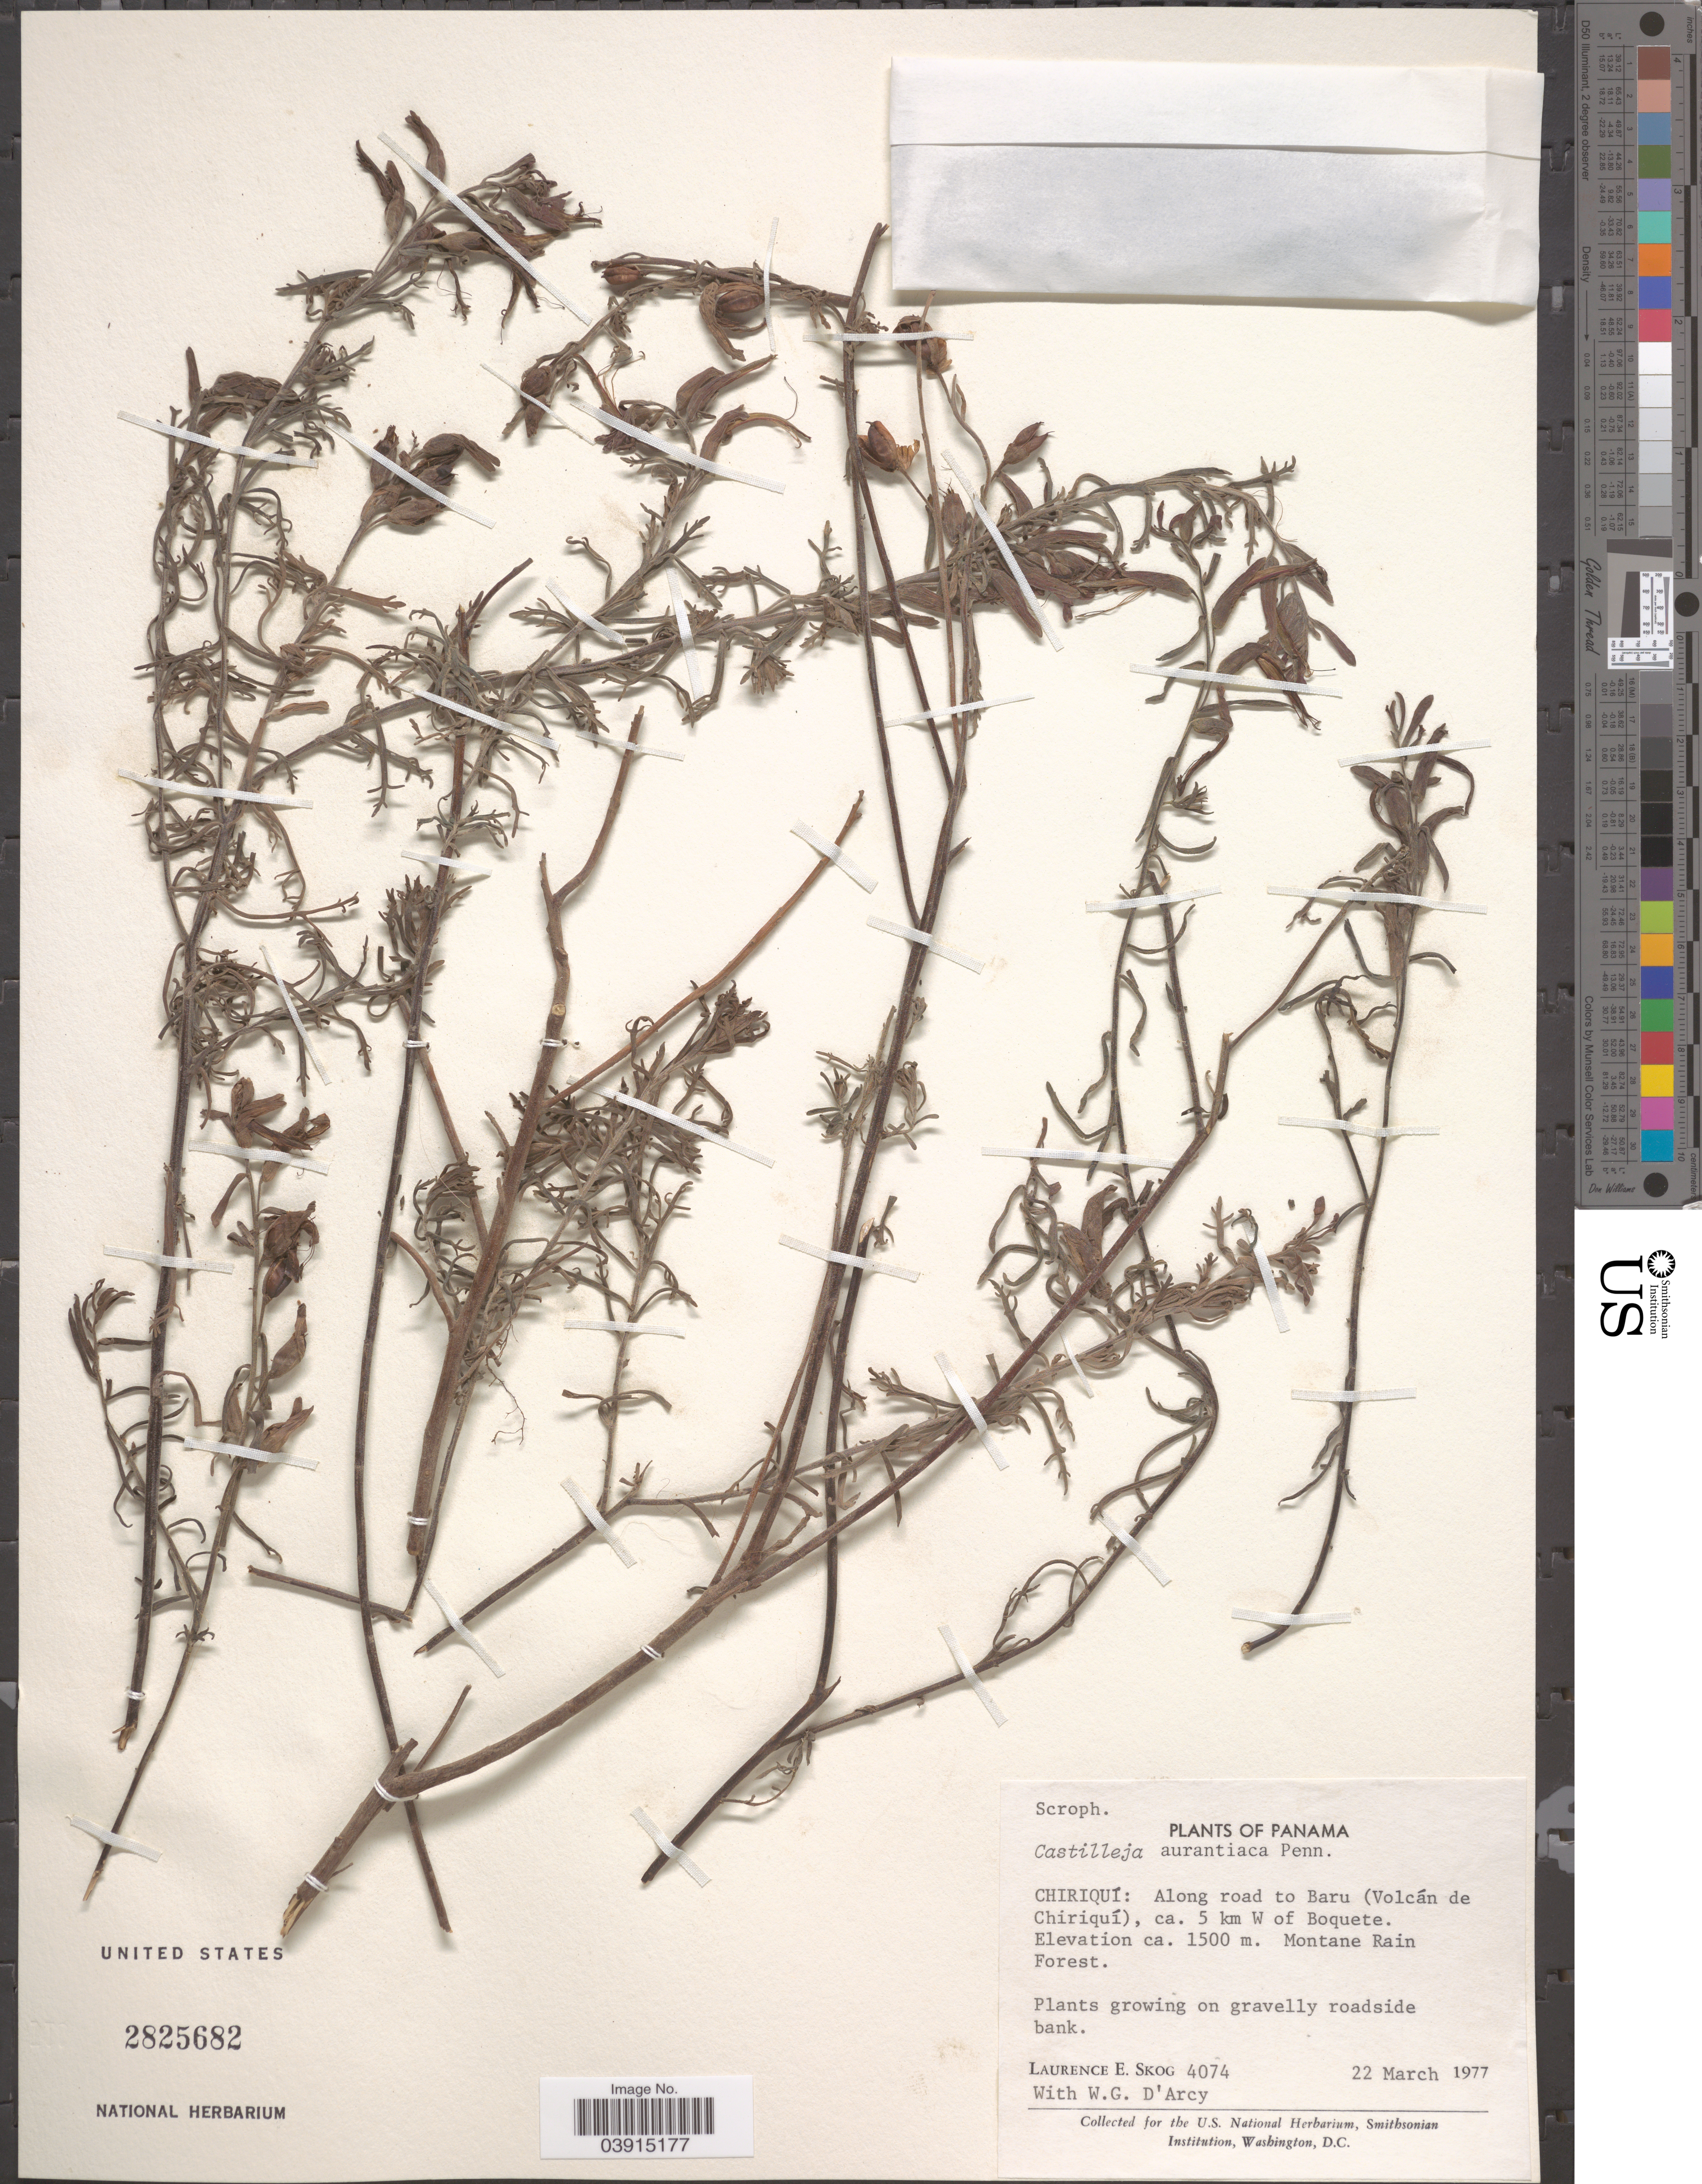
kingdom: Plantae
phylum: Tracheophyta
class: Magnoliopsida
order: Lamiales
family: Orobanchaceae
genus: Castilleja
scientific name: Castilleja aurantiaca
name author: Pennell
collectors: L. E. Skog & W. G. D'Arcy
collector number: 4074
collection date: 1977-03-22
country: Panama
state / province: Chiriqui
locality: Along road to Baru (Volcán de Chiriquí), ca. 5 km W of Boquete. Montane Rain Forest.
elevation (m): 1500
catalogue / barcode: US 2825682